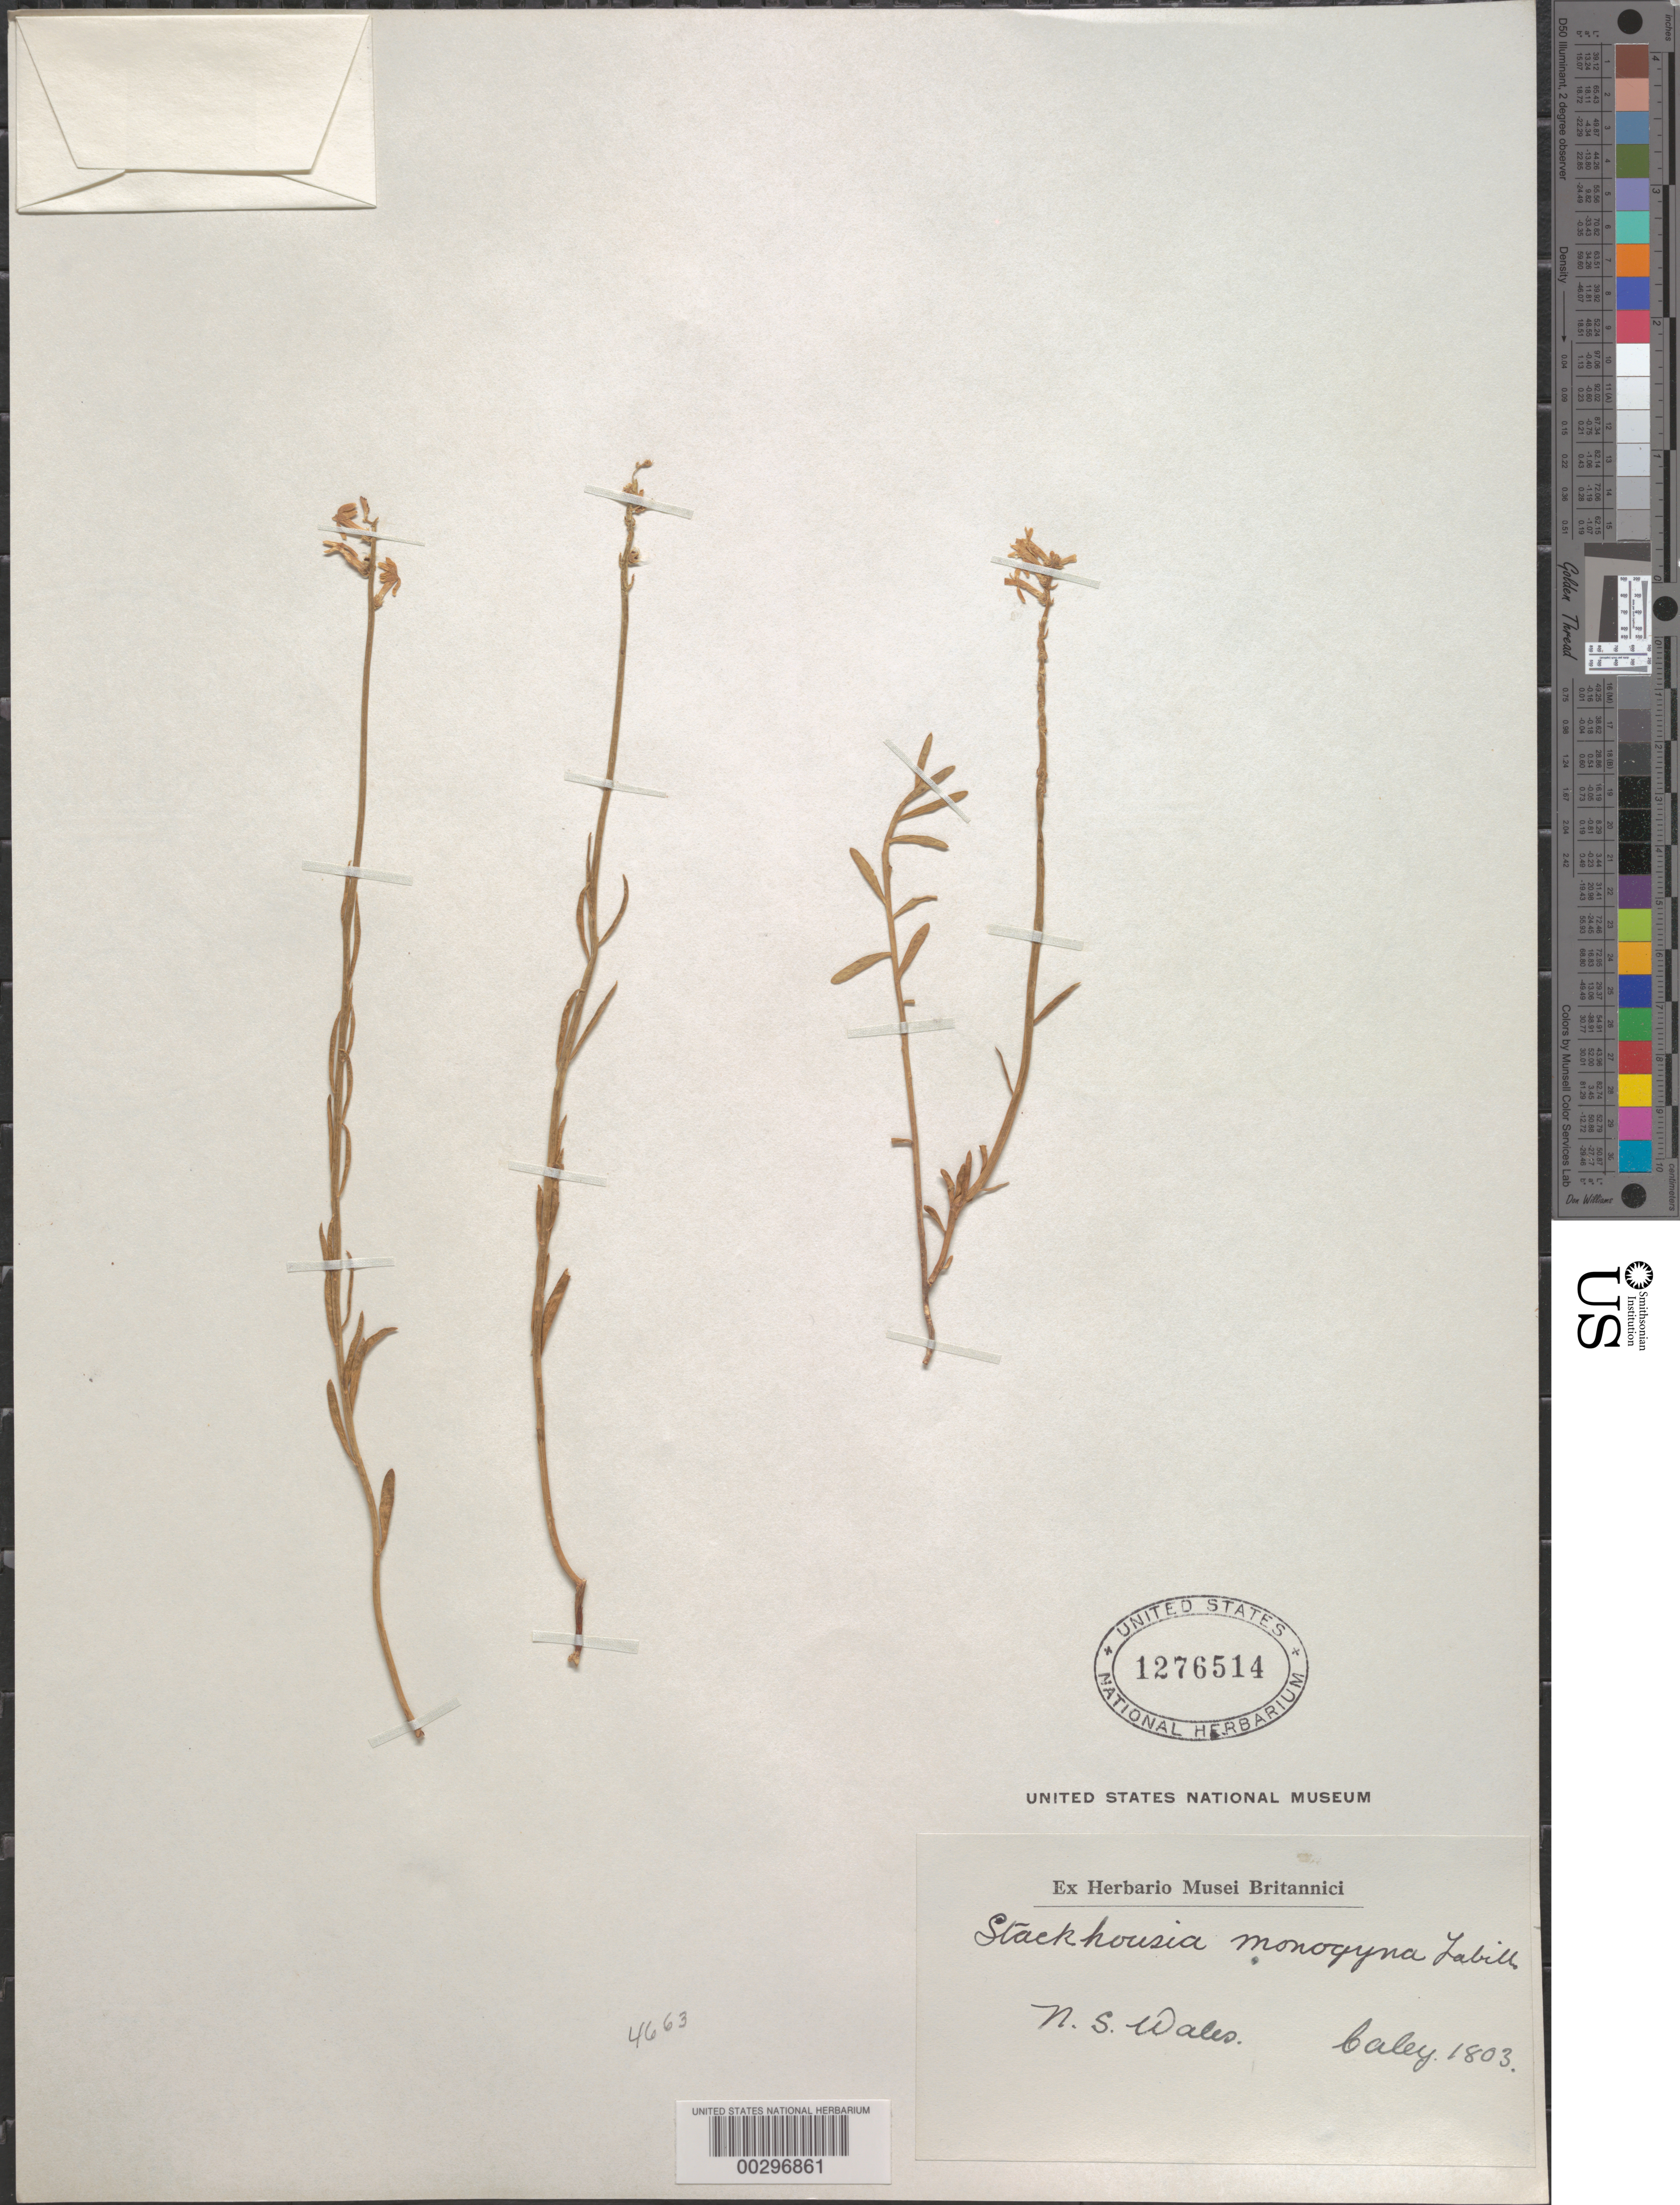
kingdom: Plantae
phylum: Tracheophyta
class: Magnoliopsida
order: Celastrales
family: Celastraceae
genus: Stackhousia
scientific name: Stackhousia monogyna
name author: Labill.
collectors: G. Caley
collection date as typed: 1803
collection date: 1803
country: Australia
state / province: New South Wales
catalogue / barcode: US 1276514